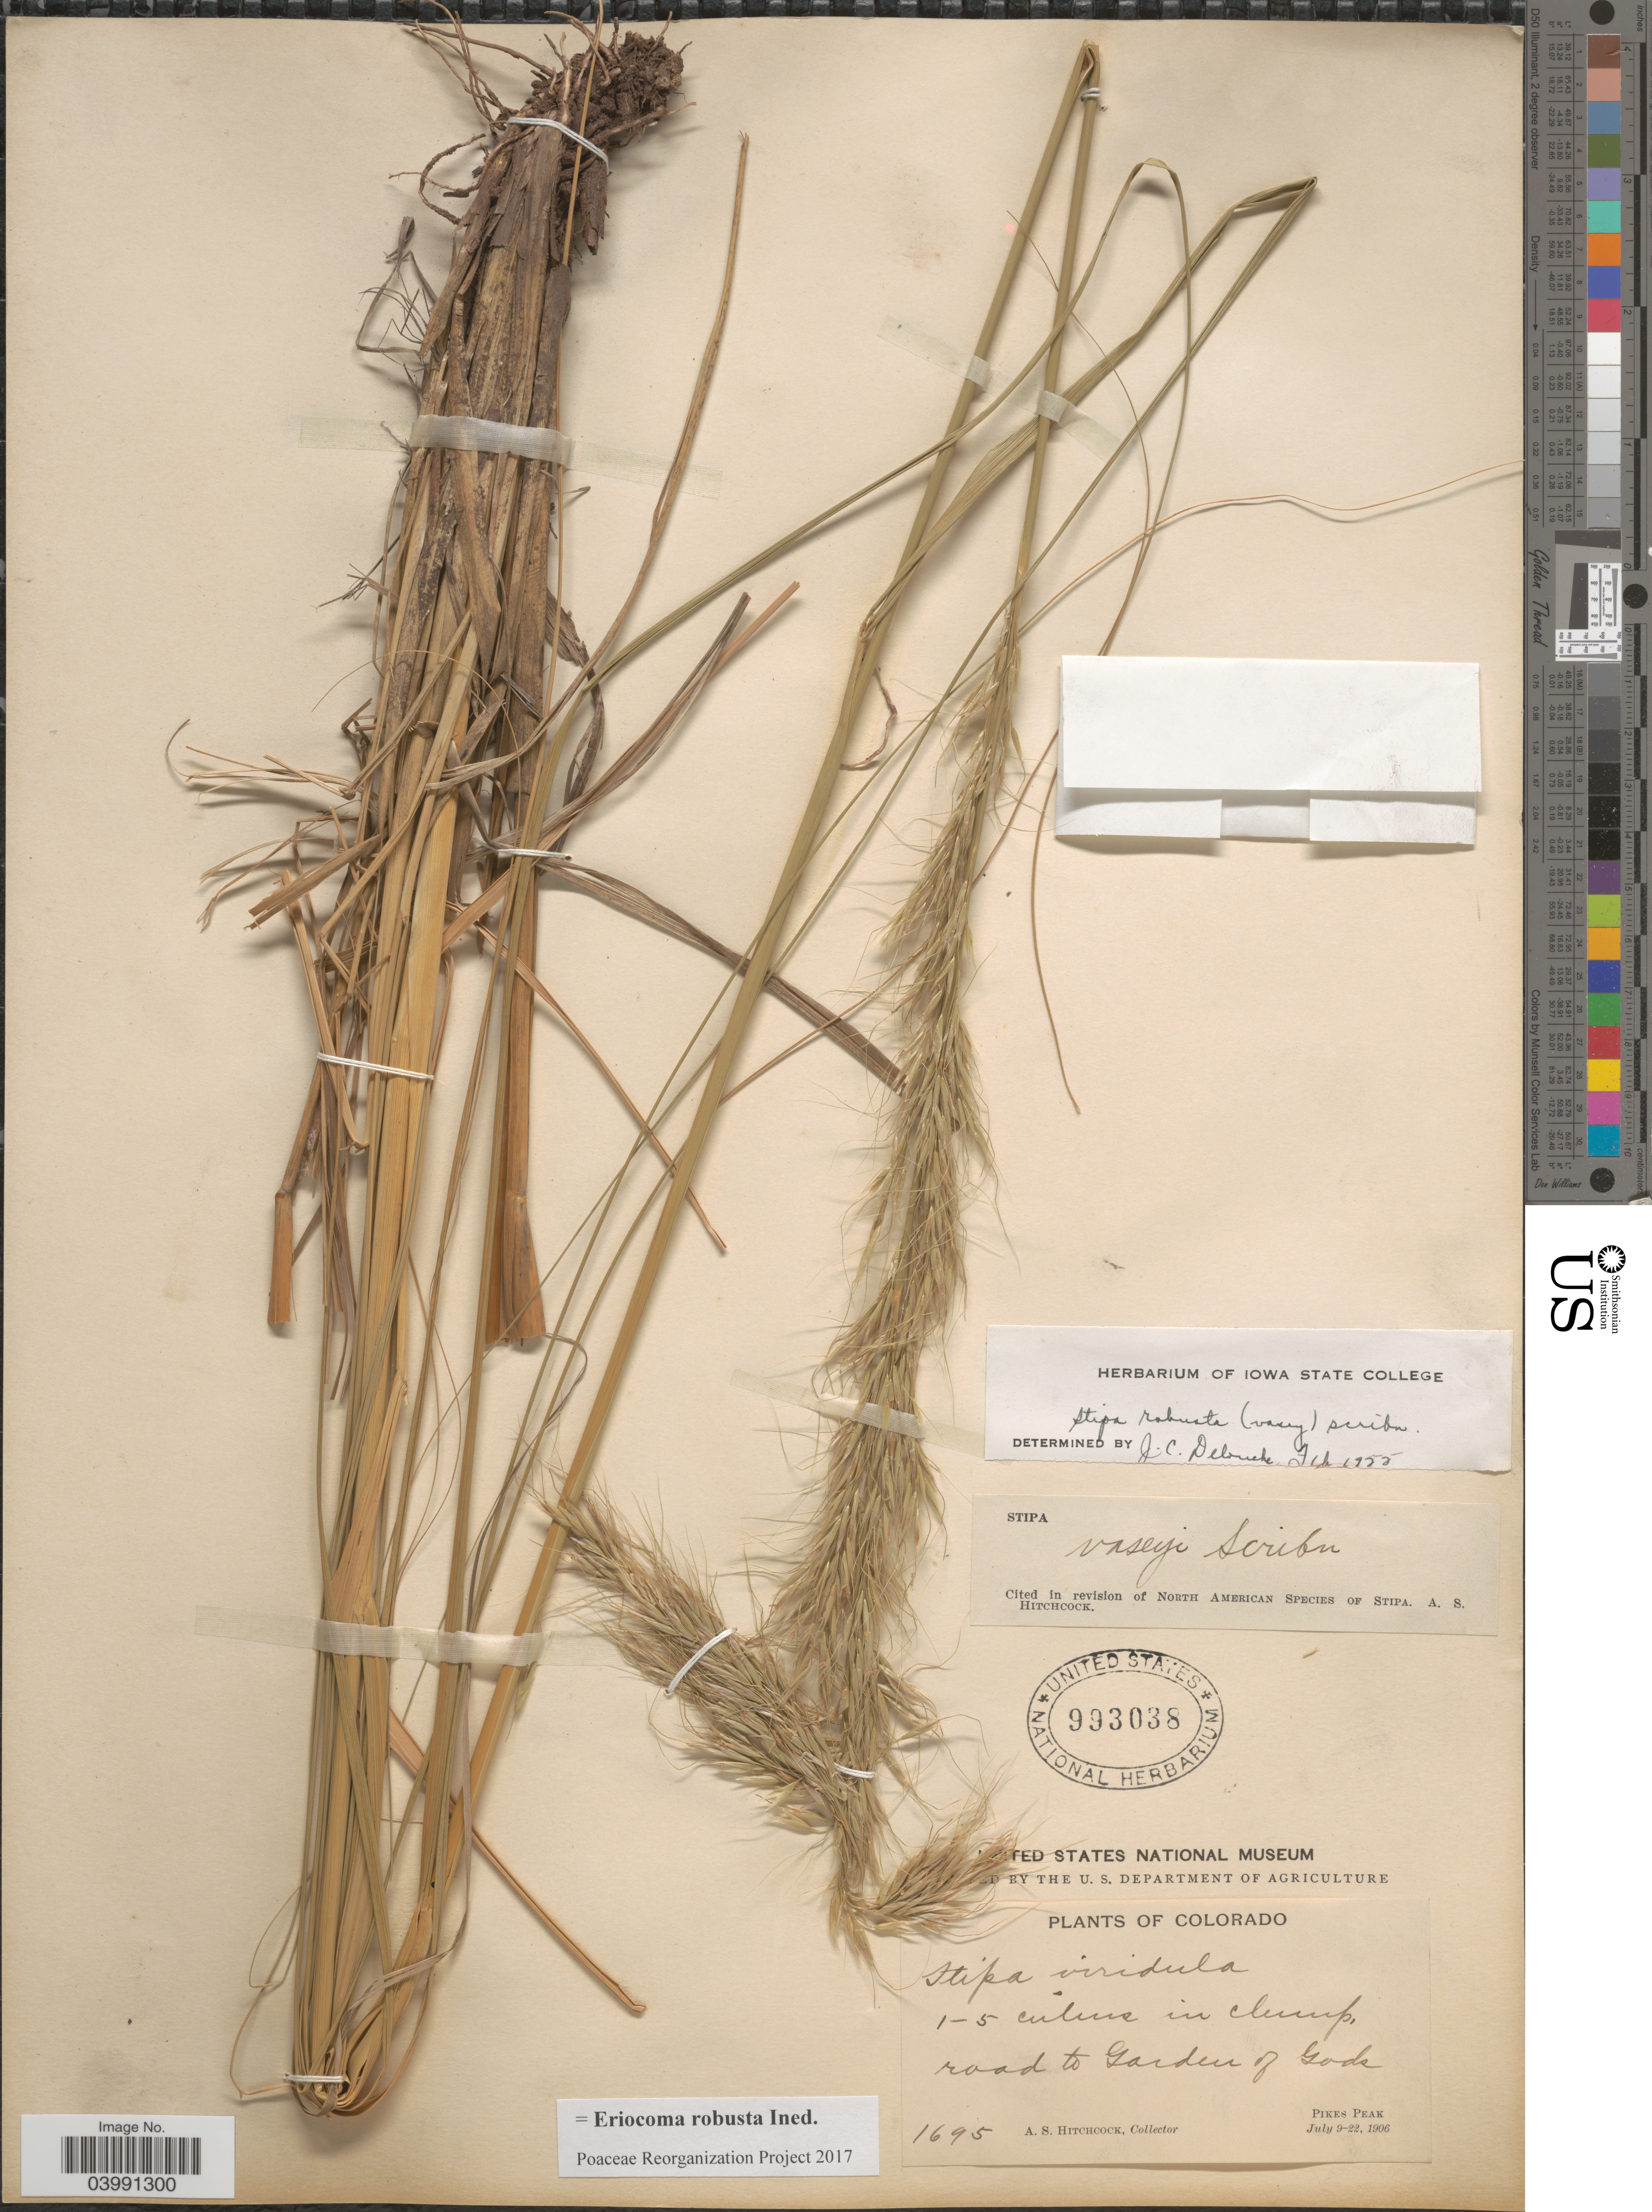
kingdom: Plantae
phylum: Tracheophyta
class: Liliopsida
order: Poales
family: Poaceae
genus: Eriocoma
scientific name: Eriocoma robusta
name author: (Vasey) Romasch.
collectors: A. S. Hitchcock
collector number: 1695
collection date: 1906-07-09/1906-07-22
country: United States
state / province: Colorado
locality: Road to Garden of Gods. Pikes Peak.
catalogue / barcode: US 993038